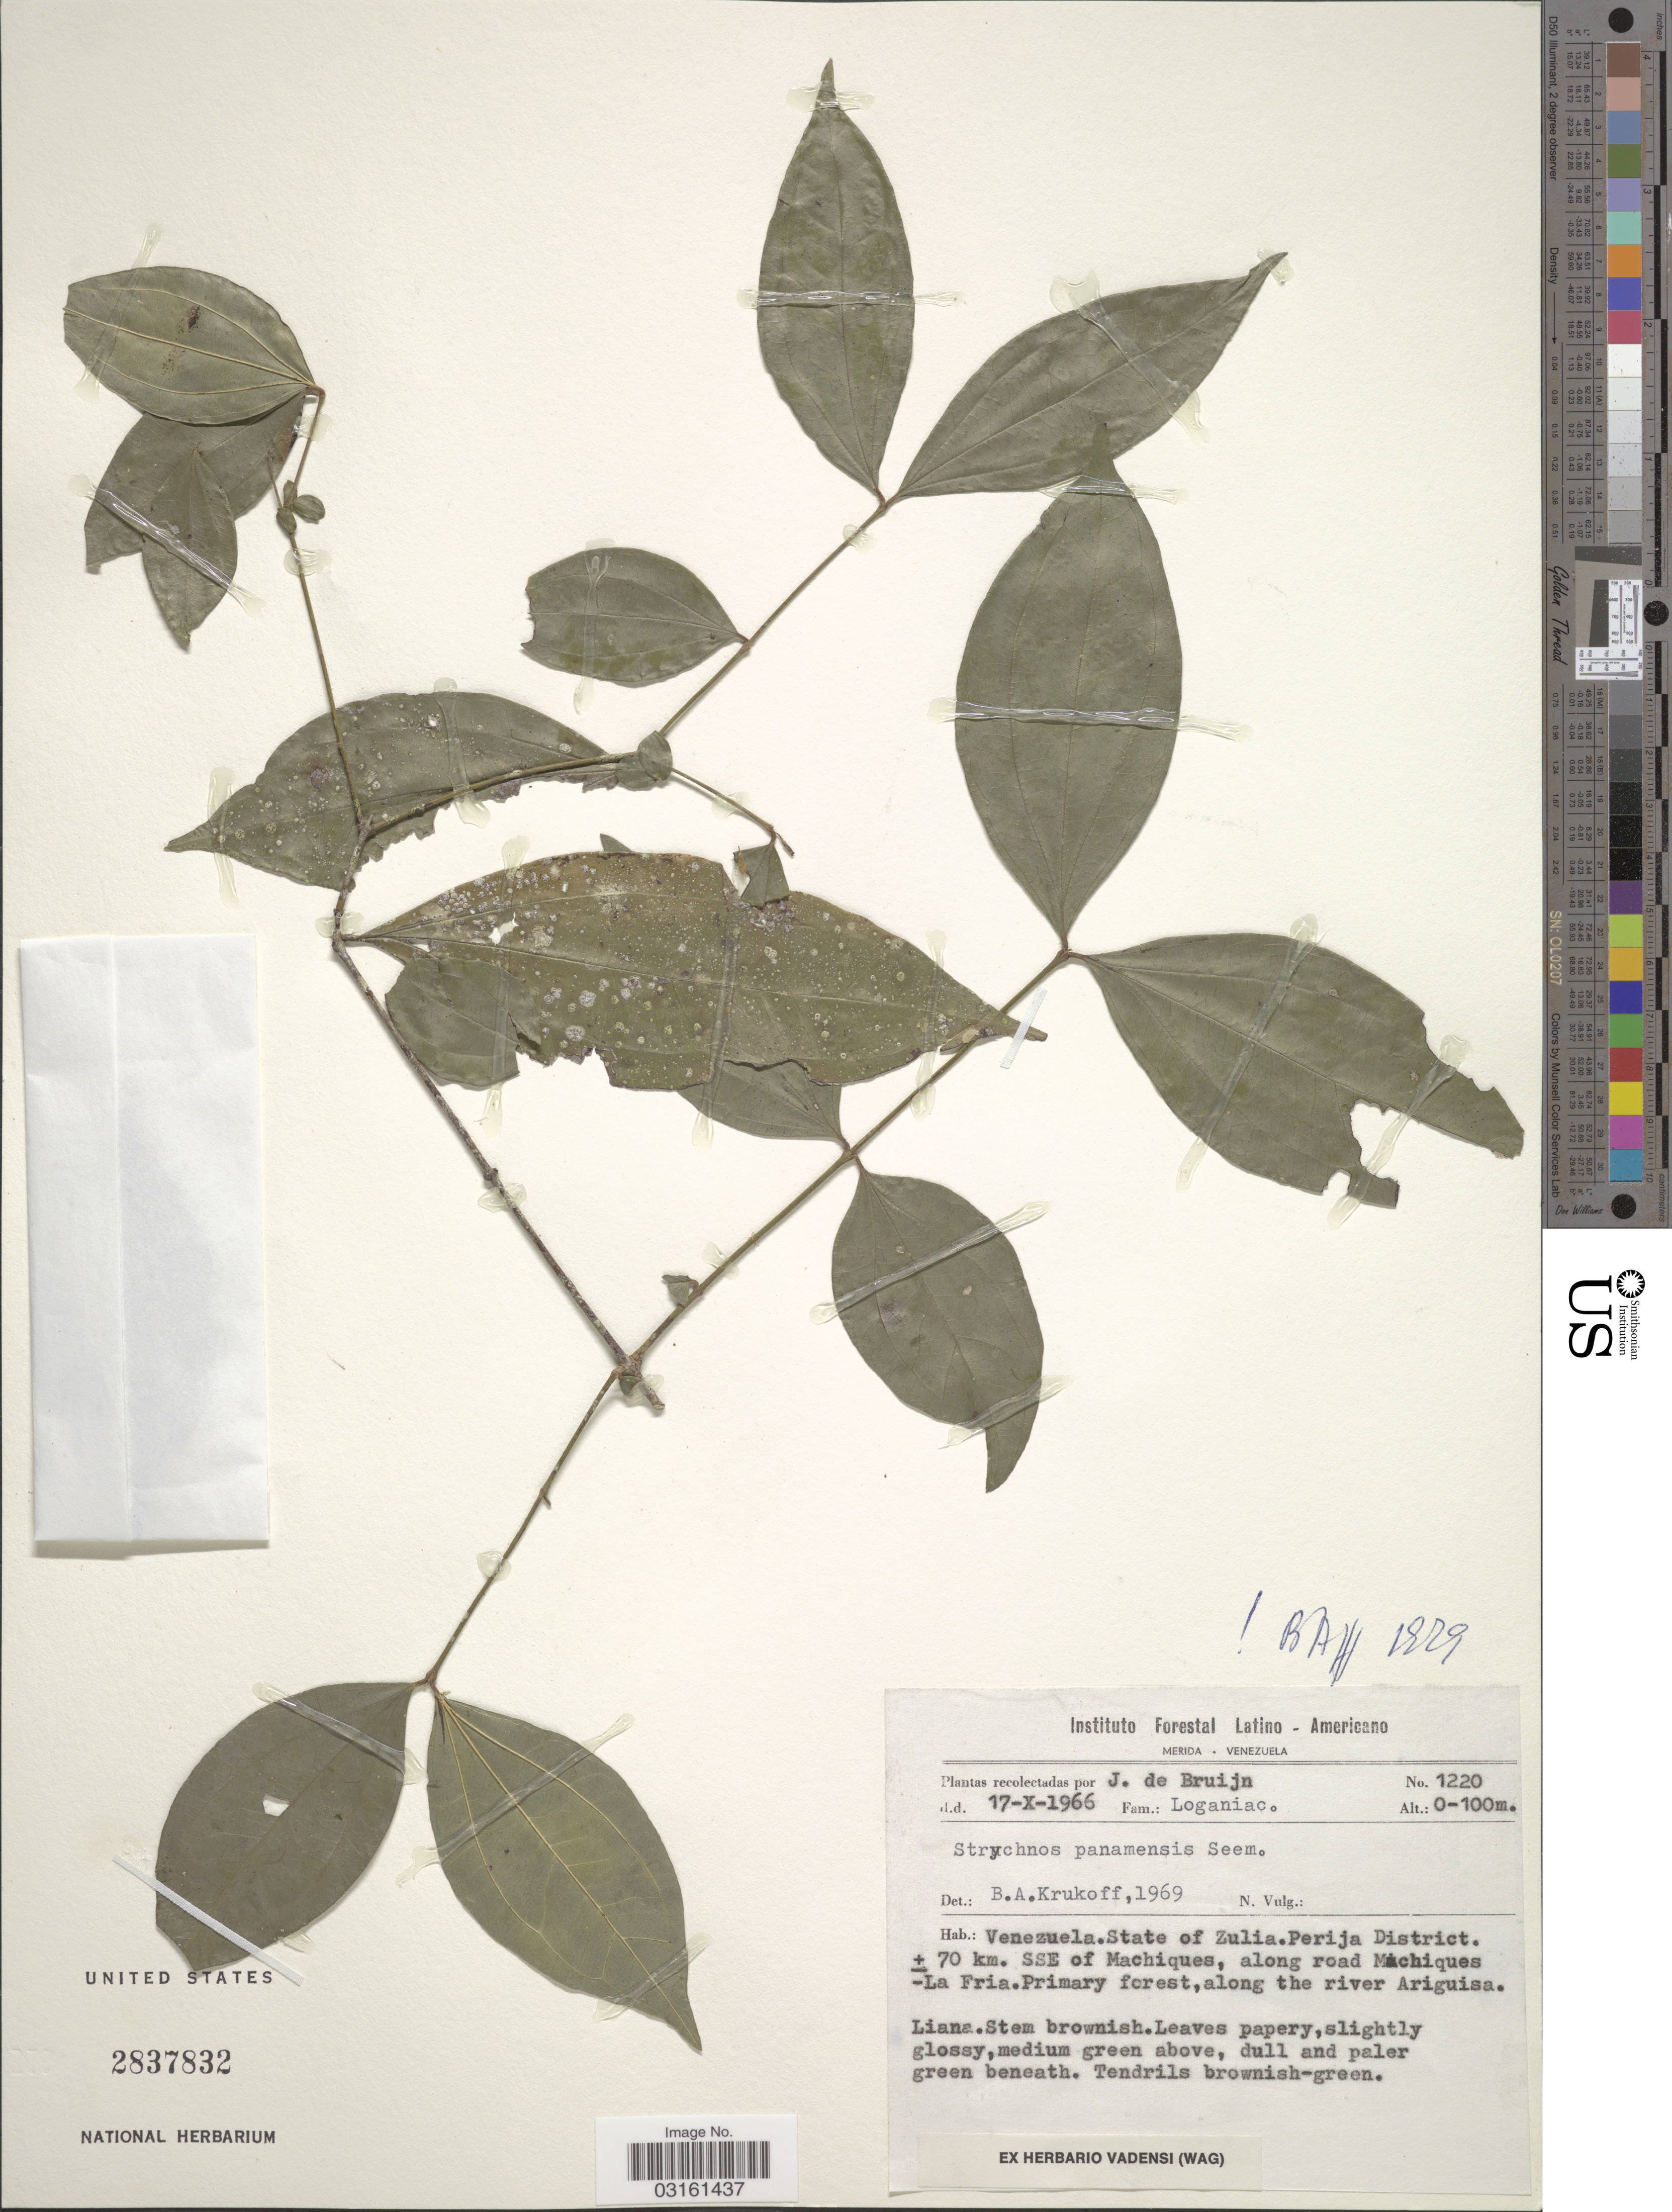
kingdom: Plantae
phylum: Tracheophyta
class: Magnoliopsida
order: Gentianales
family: Loganiaceae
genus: Strychnos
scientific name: Strychnos panamensis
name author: Seem.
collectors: J. Bruijn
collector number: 1220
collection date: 1966-10-17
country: Venezuela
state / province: Zulia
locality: Perija District. ± 70 km. SSE of Machiques, along road Machiques - La Fria. Primary forest, along the river Ariguisa.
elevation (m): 0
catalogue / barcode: US 2837832